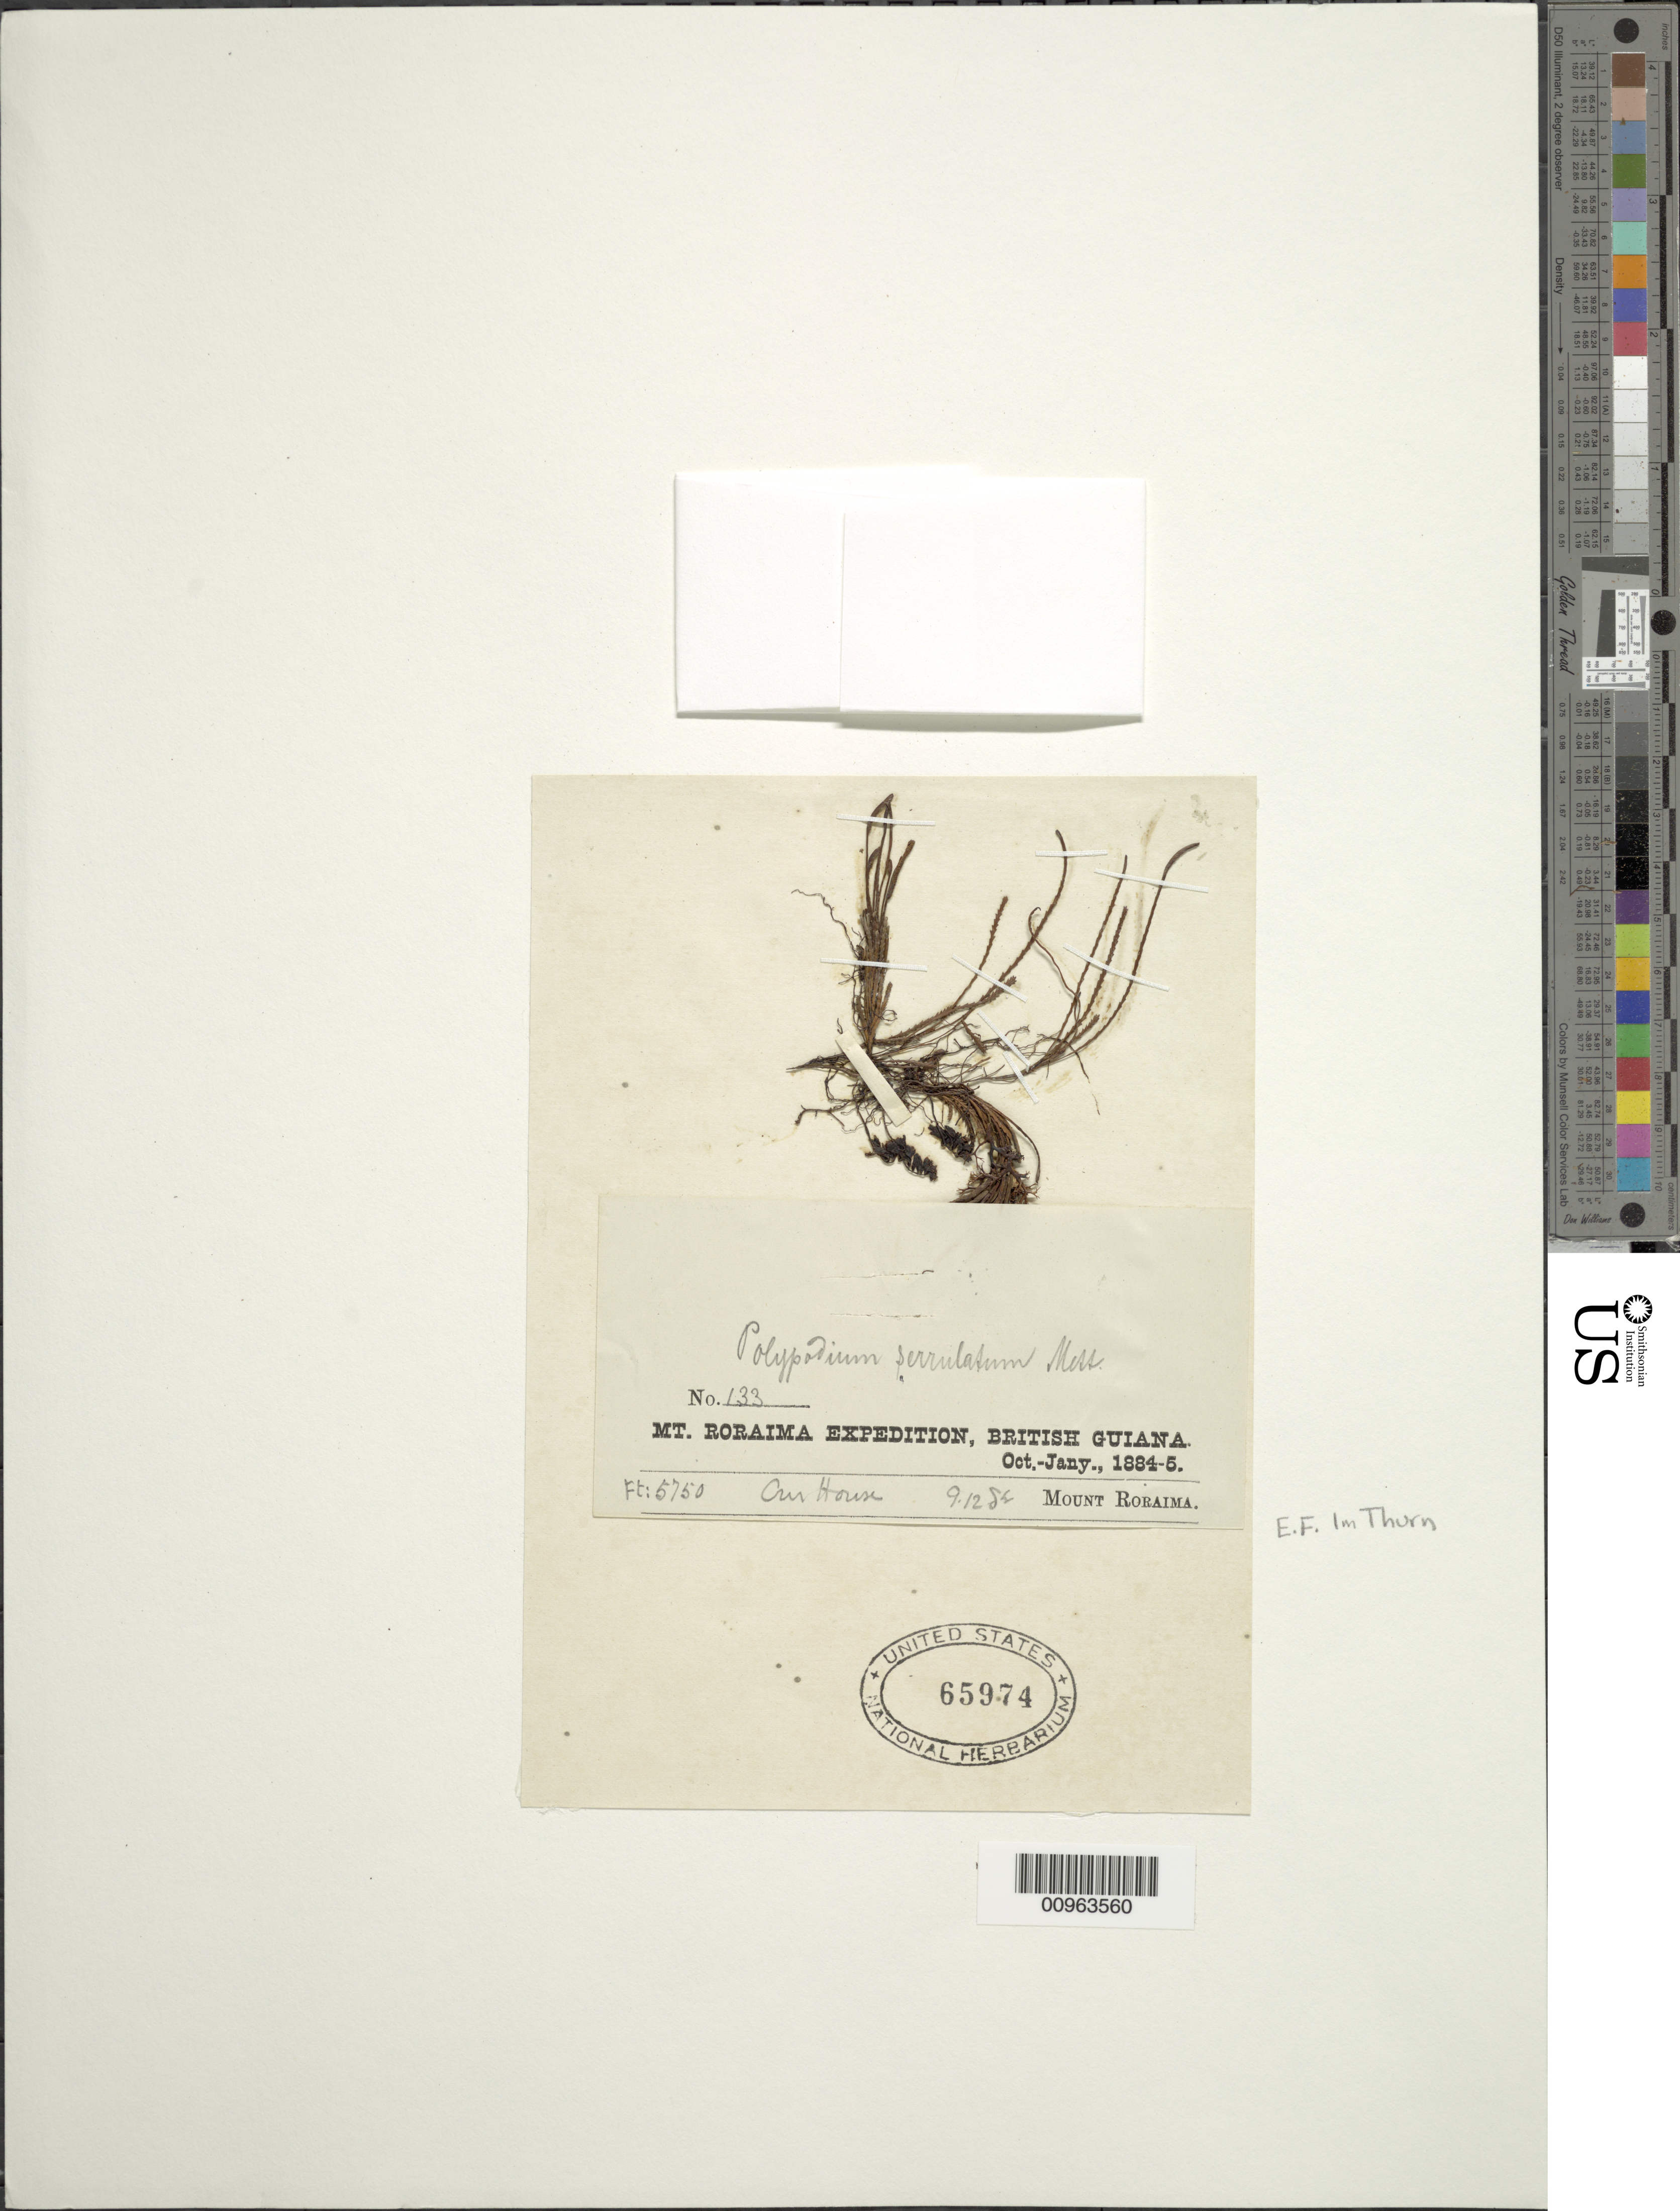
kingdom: Plantae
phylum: Tracheophyta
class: Polypodiopsida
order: Polypodiales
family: Polypodiaceae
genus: Cochlidium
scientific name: Cochlidium serrulatum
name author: (Sw.) L.E. Bishop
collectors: E. F. im Thurn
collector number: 133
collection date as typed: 9 December 1884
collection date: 1884-12-09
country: Guyana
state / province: Cuyuni-Mazaruni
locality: Mt. Roraima, "Our House"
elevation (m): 1753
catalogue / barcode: US 65974